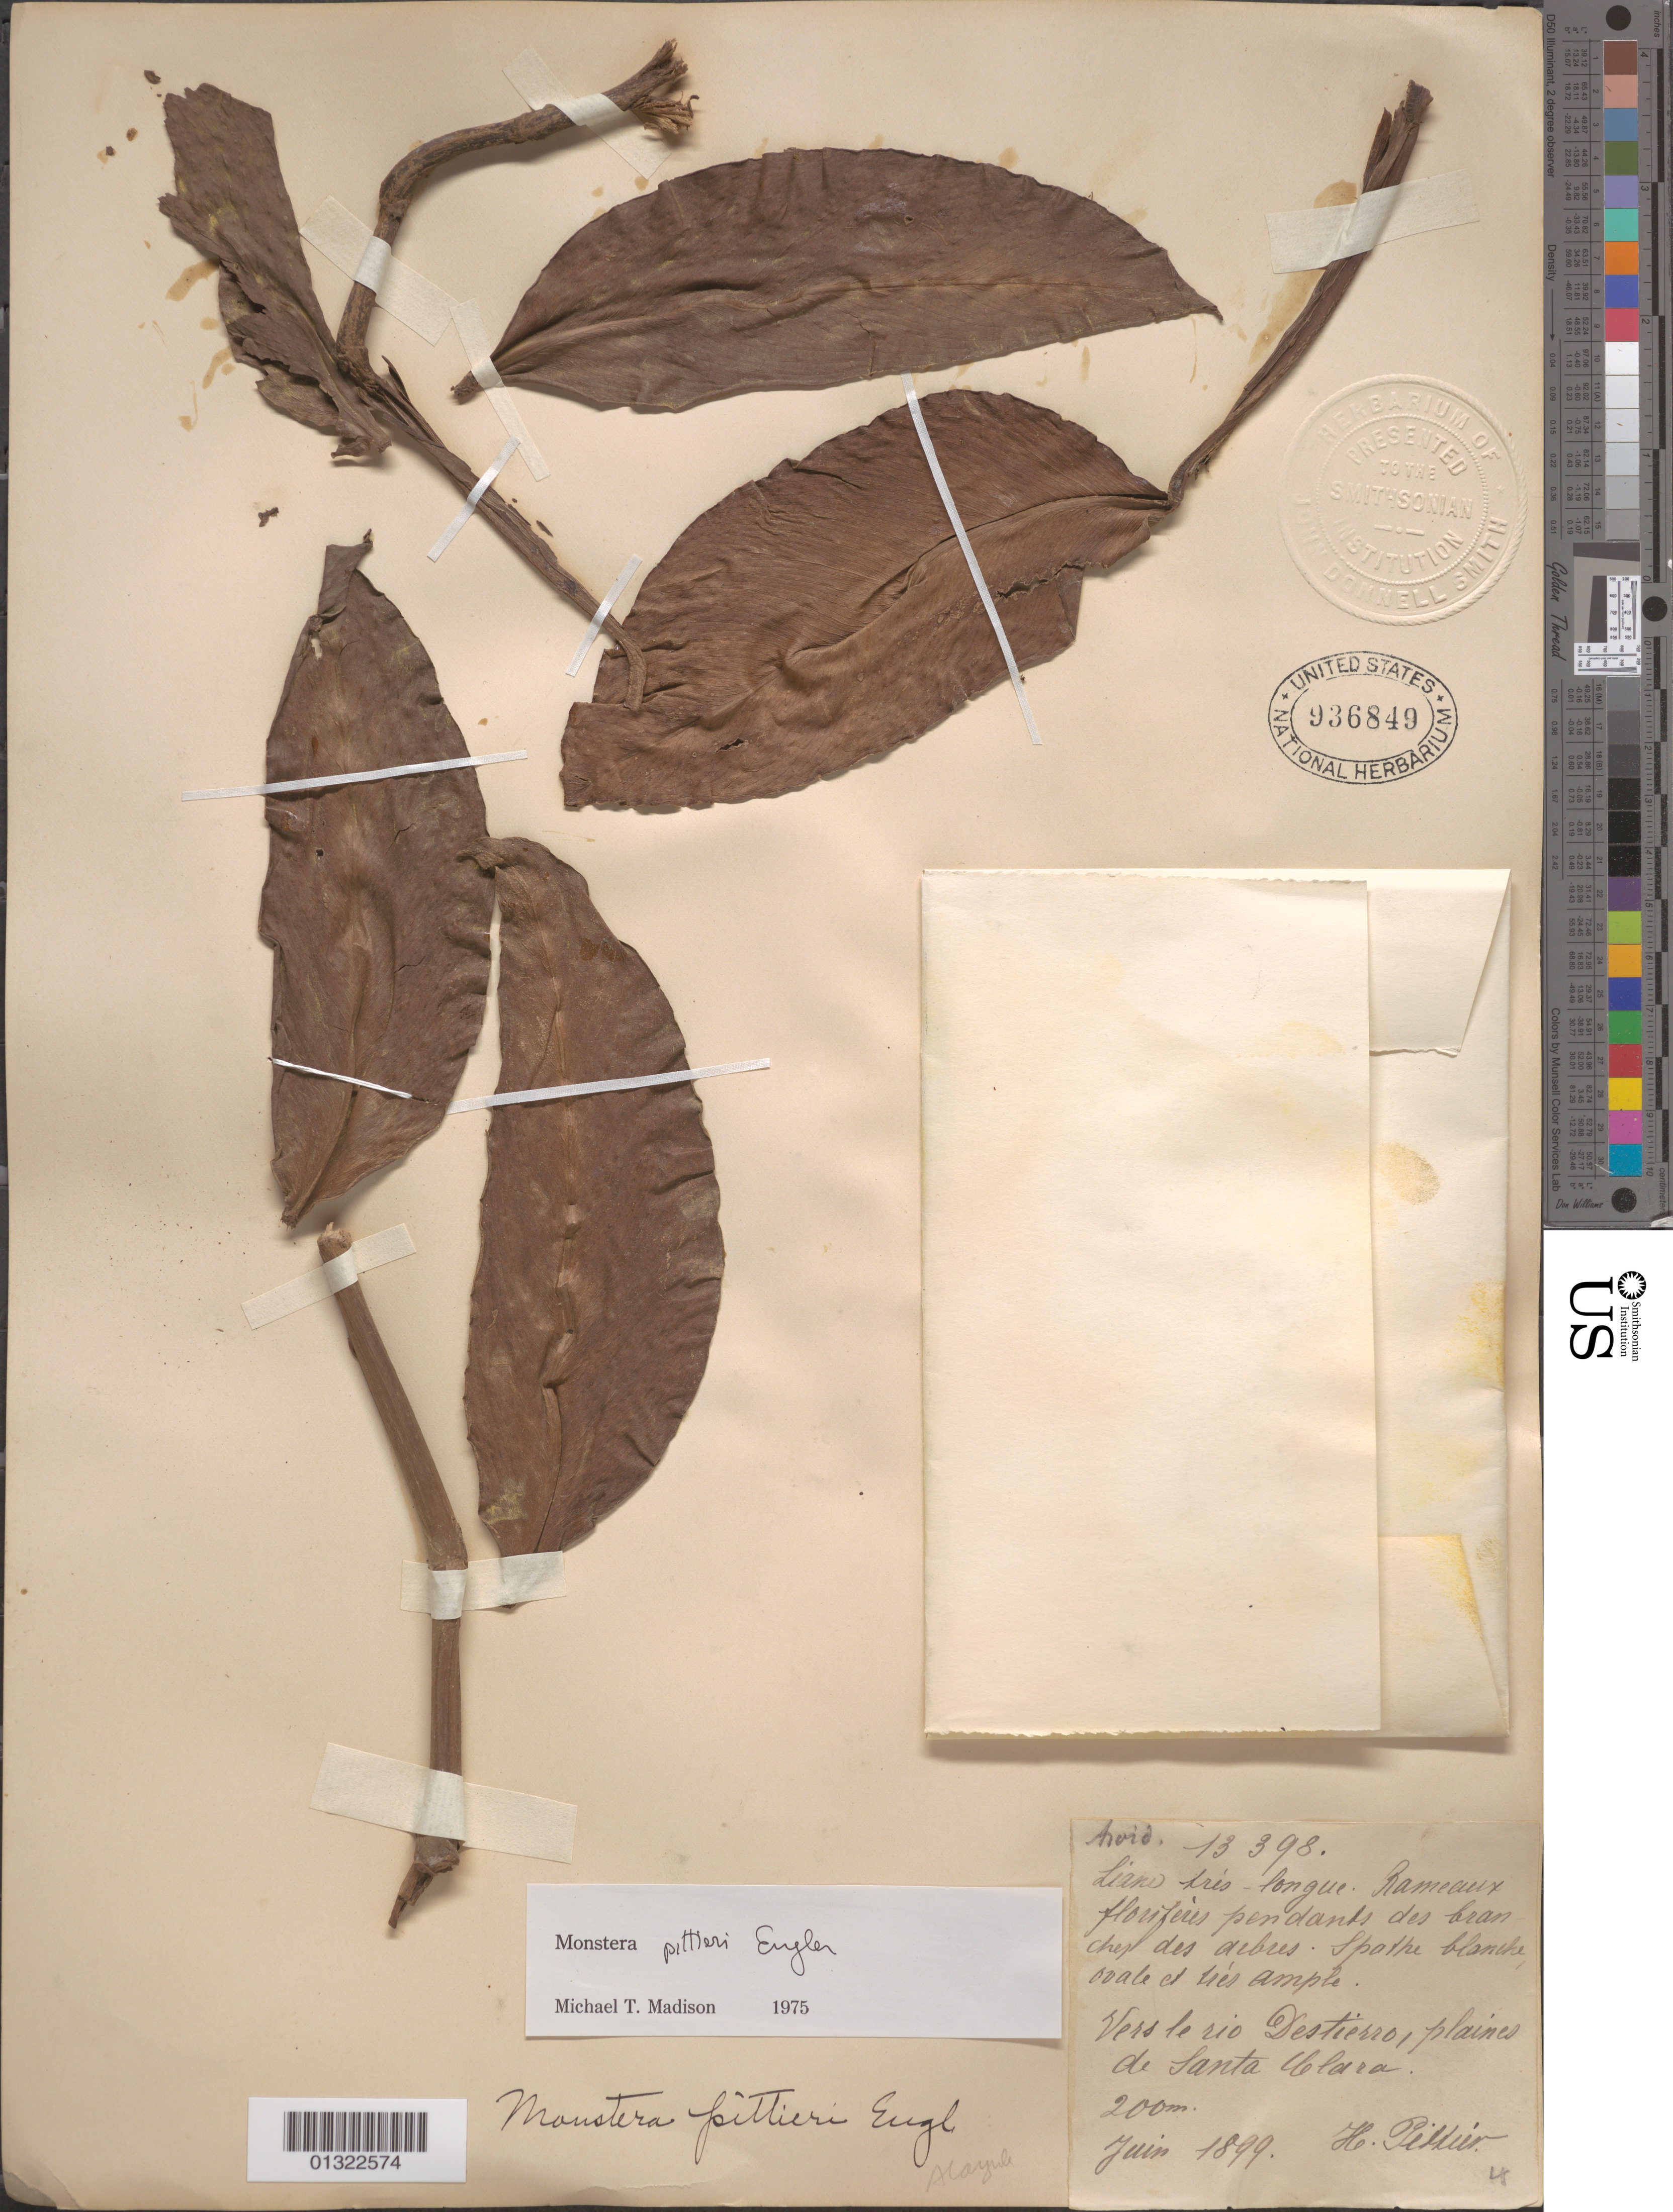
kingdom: Plantae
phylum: Tracheophyta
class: Liliopsida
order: Alismatales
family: Araceae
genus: Monstera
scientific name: Monstera pittieri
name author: Engl.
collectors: H. F. Pittier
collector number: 13398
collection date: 1899-06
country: Costa Rica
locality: Vers le rio Destierro, plaines de Santa Clara.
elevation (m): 200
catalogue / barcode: US 936849